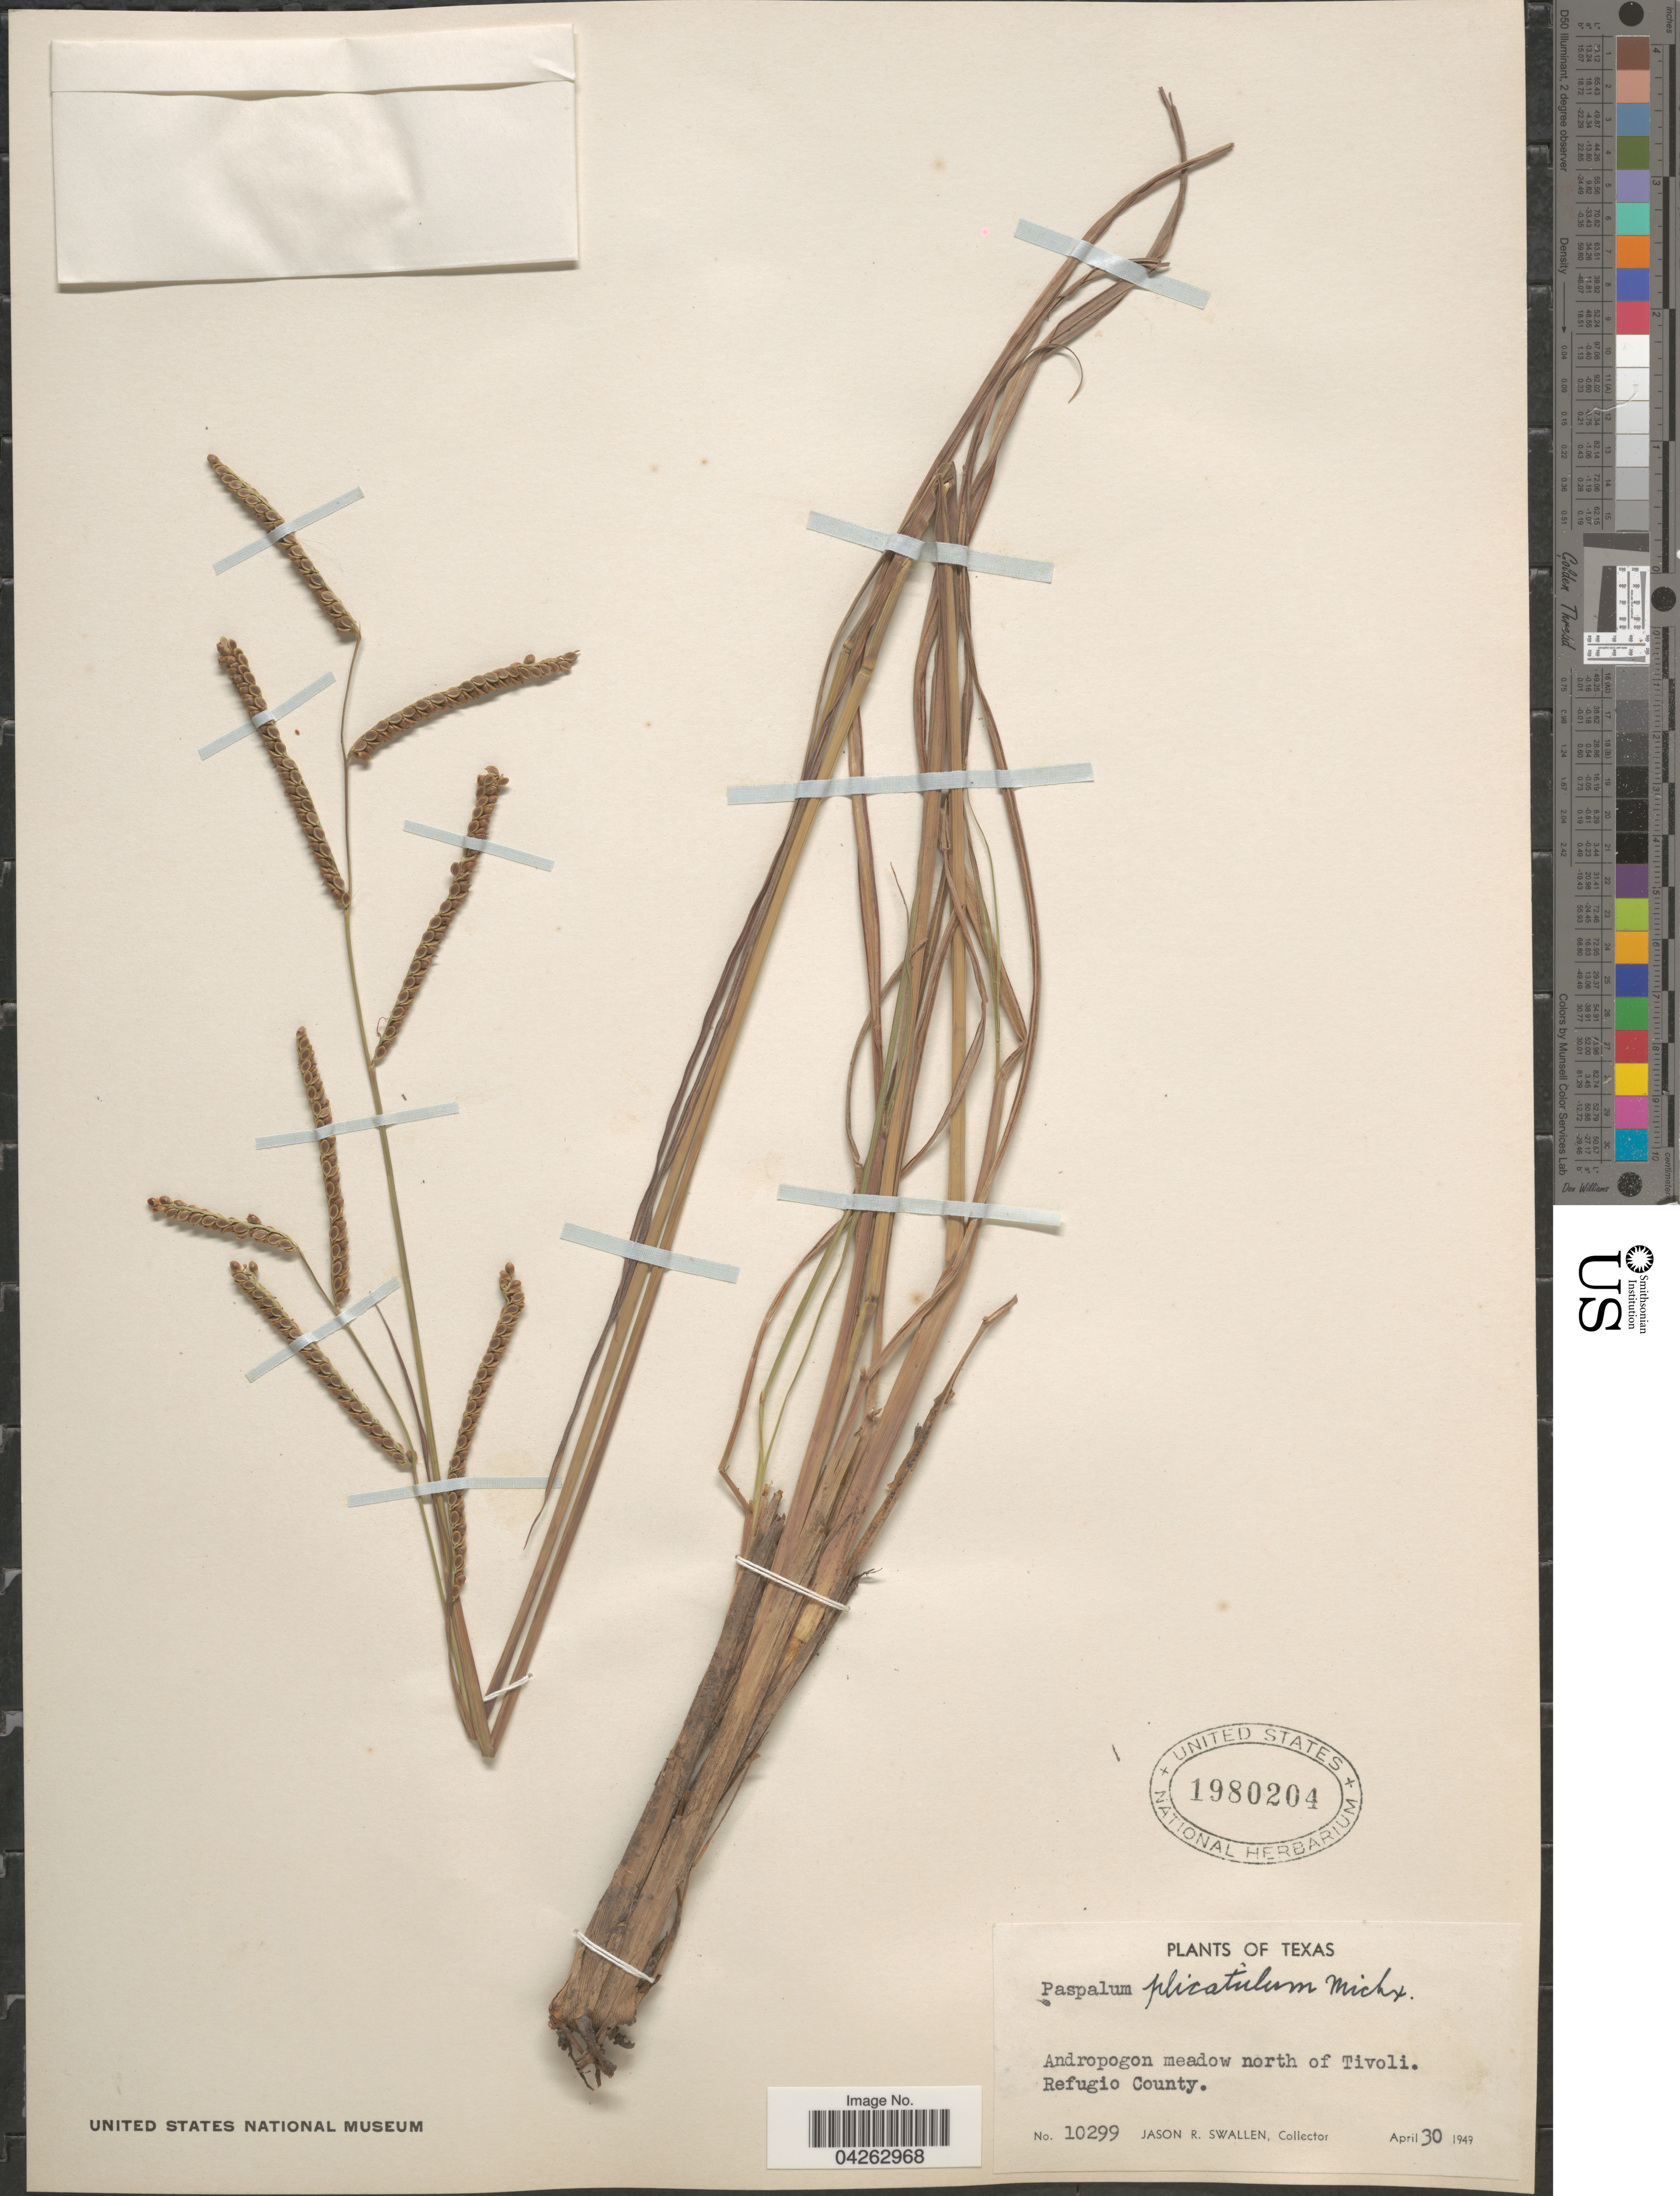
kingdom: Plantae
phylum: Tracheophyta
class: Liliopsida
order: Poales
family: Poaceae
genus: Paspalum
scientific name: Paspalum plicatulum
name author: Michx.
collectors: J. R. Swallen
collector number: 10299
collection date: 1949-04-30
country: United States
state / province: Texas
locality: North of Tivoli. Refugio County.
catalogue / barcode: US 1980204